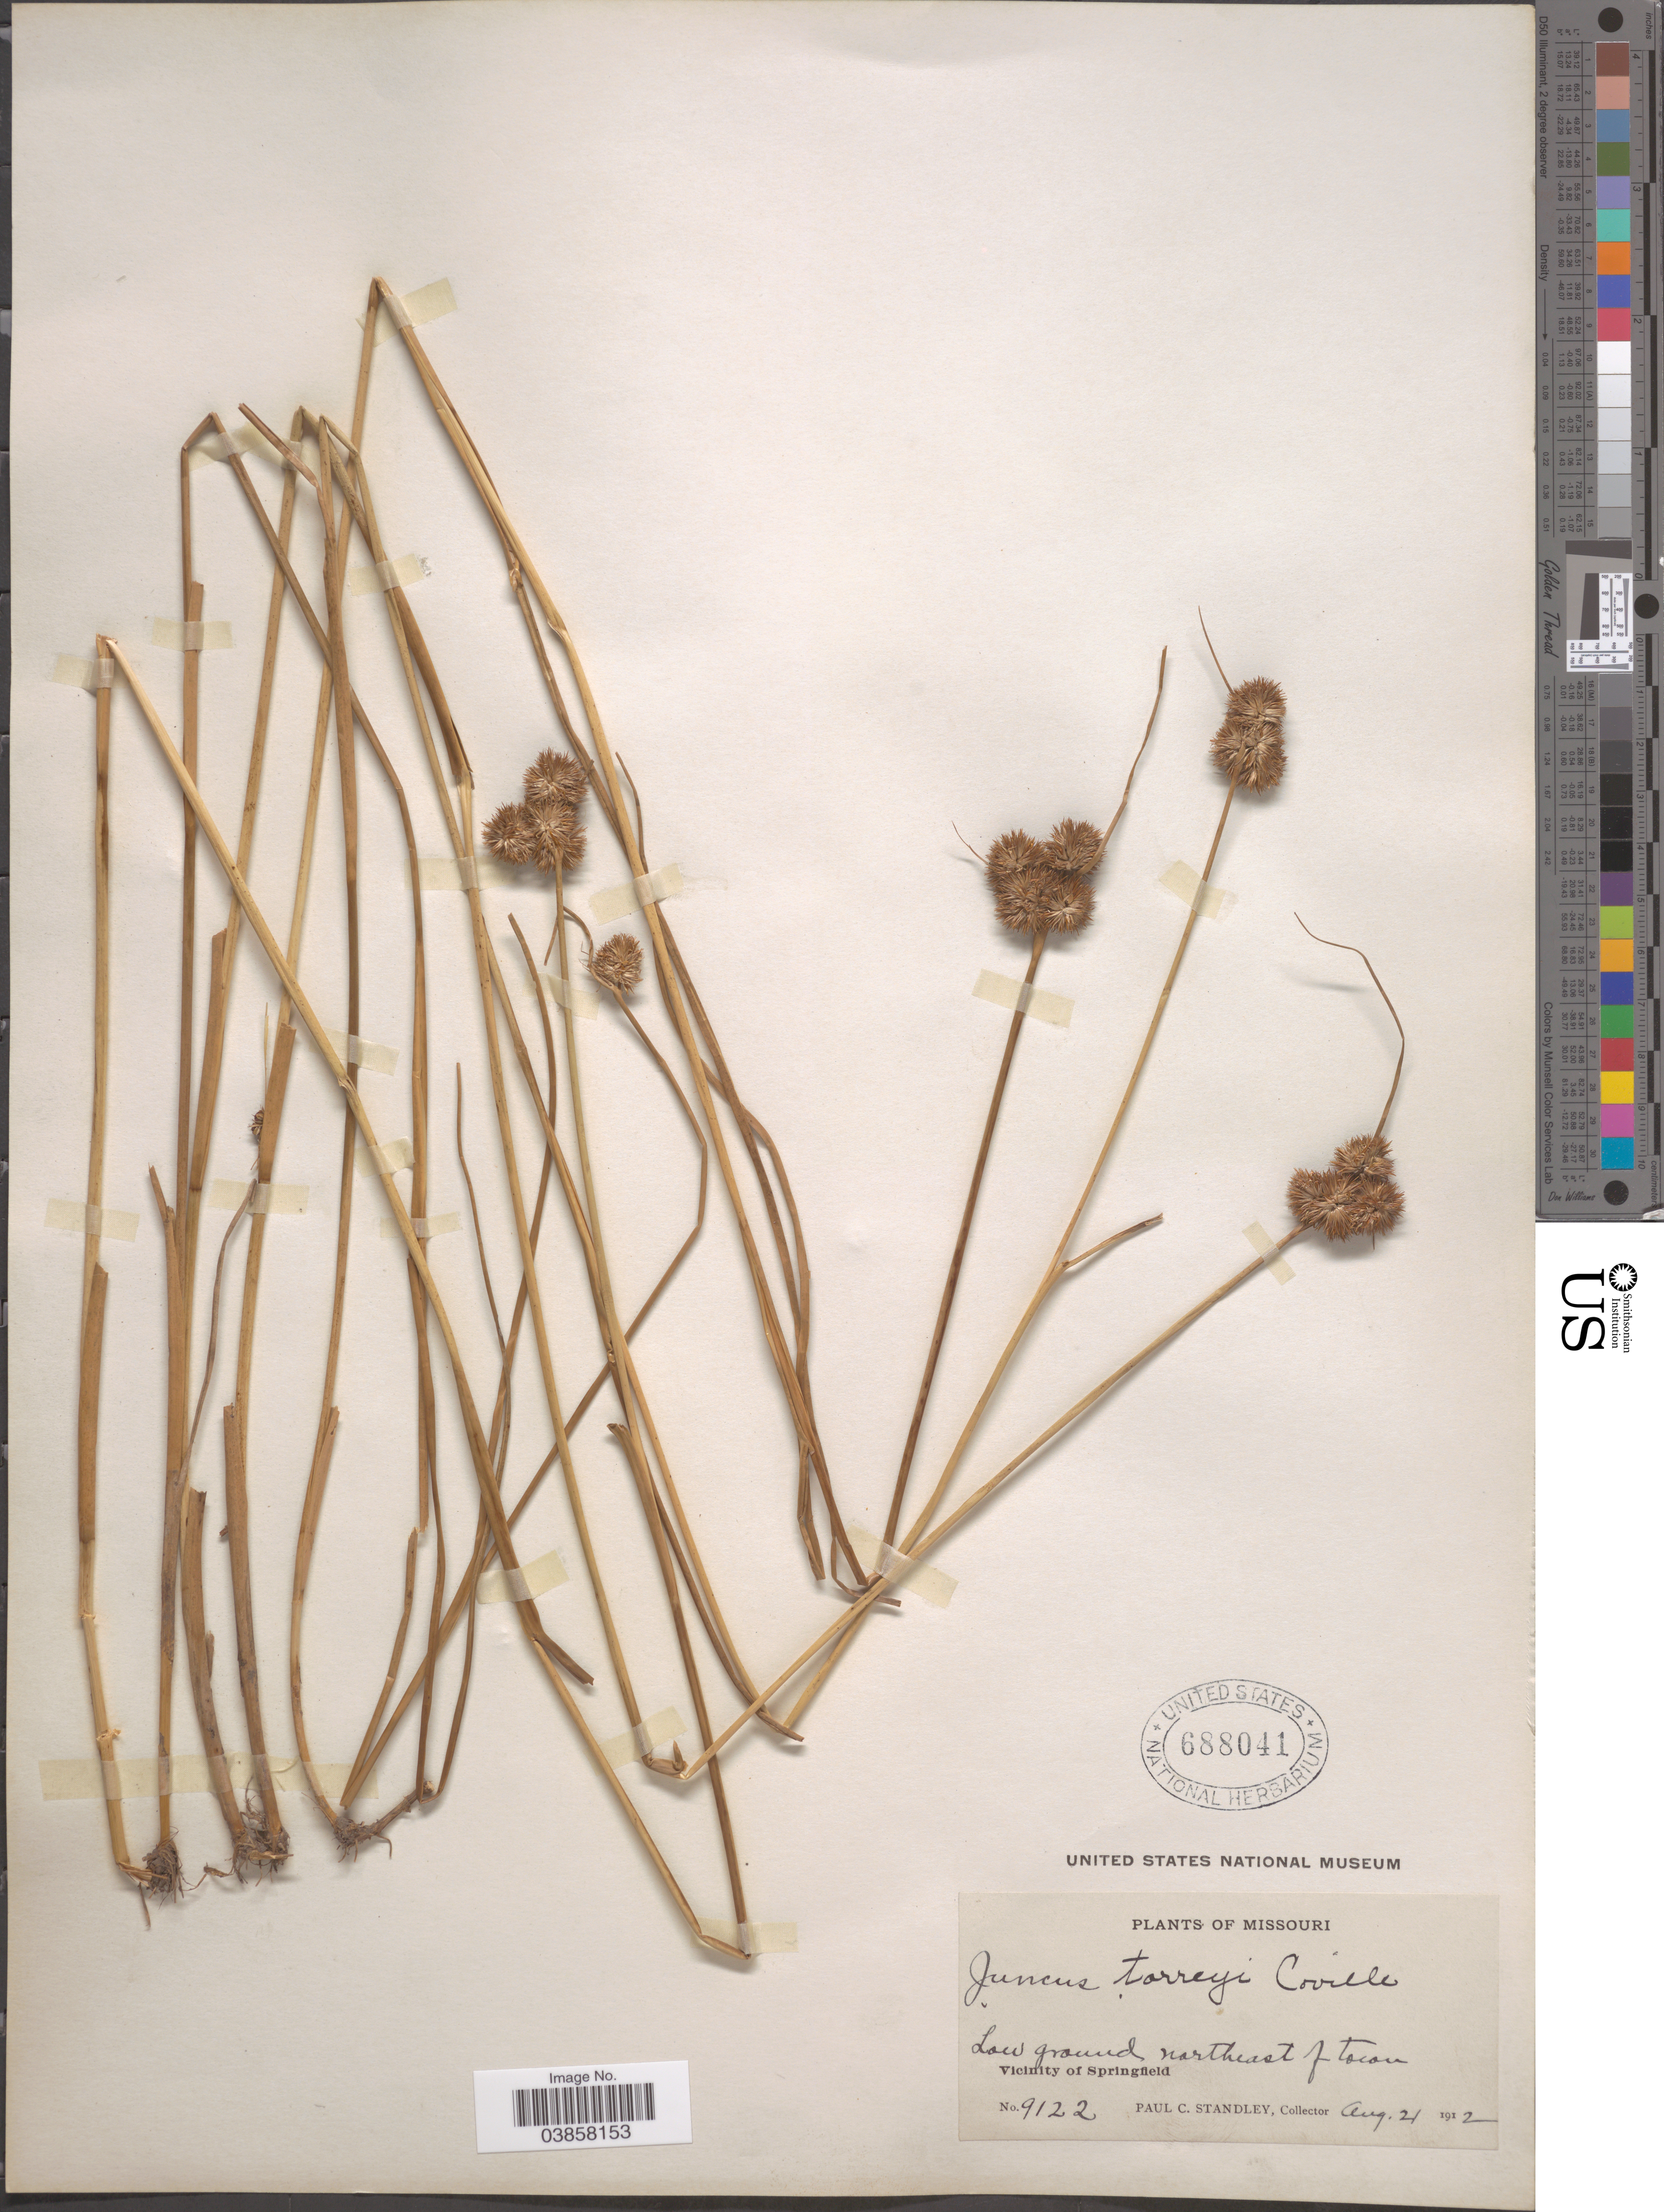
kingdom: Plantae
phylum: Tracheophyta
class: Liliopsida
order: Poales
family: Juncaceae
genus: Juncus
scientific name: Juncus torreyi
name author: Coville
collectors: P. C. Standley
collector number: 9122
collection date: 1912-08-21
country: United States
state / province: Missouri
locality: Northeast of town. Vicinity of Springfield.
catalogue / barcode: US 688041